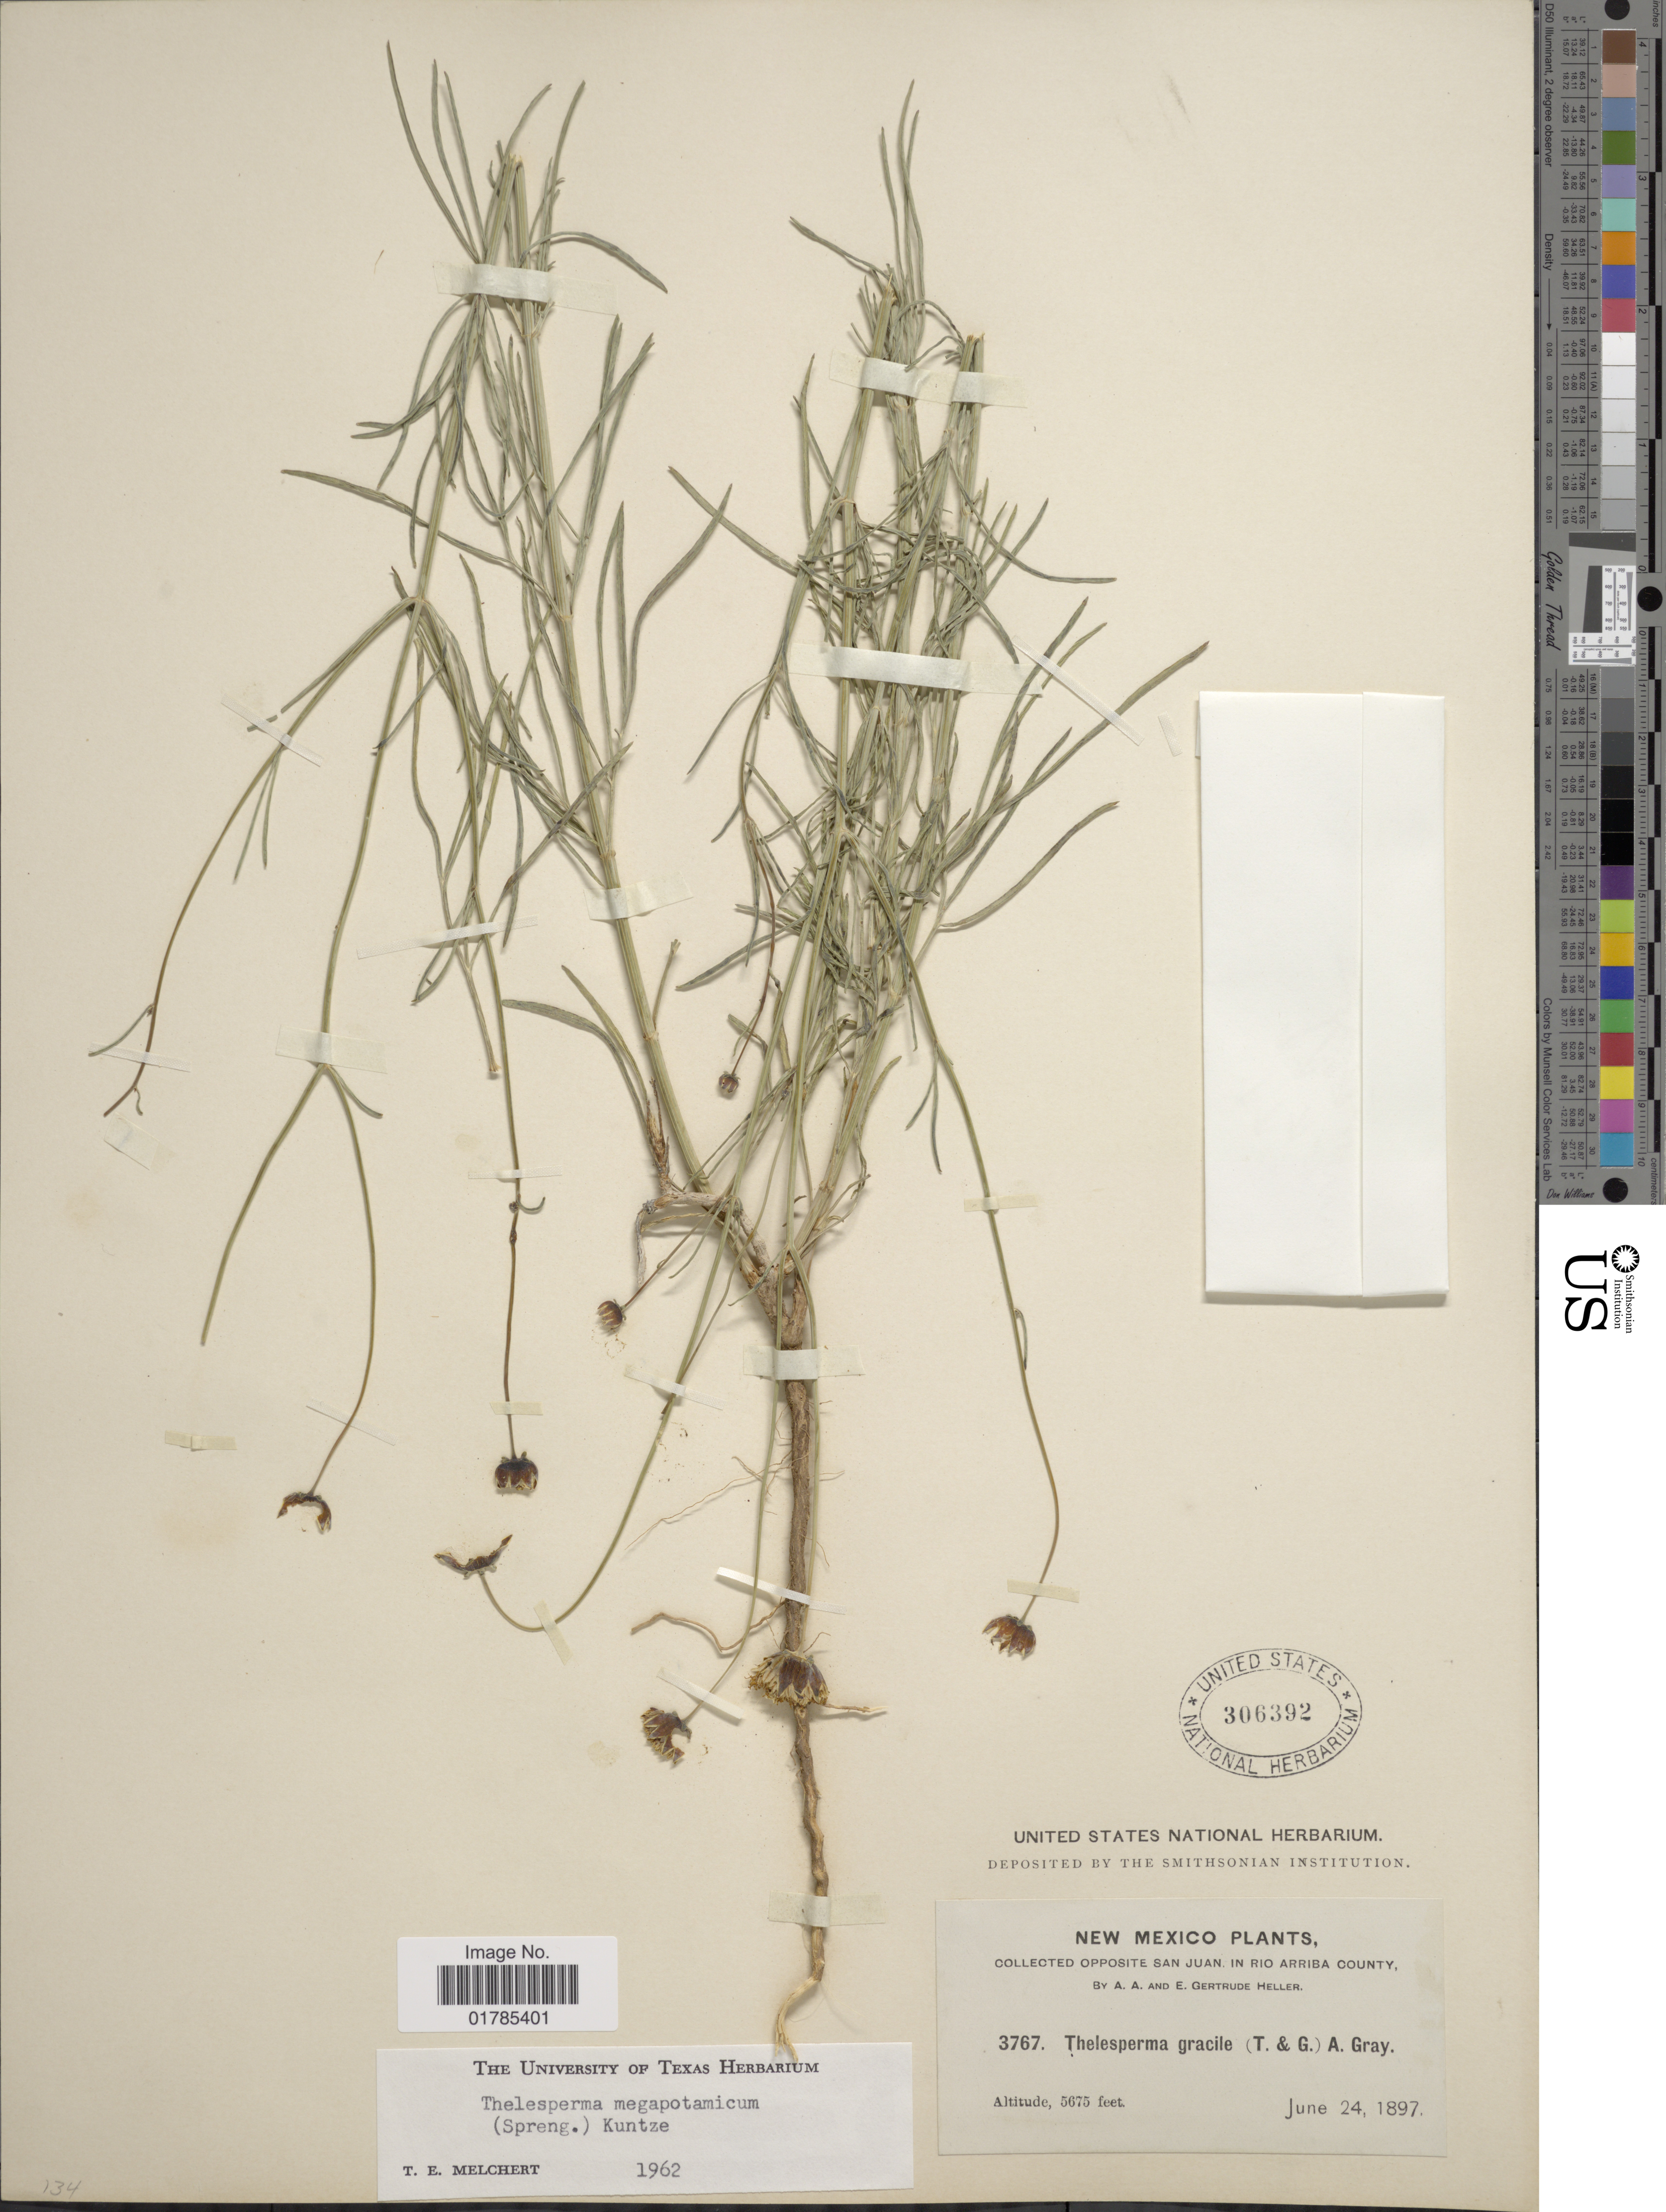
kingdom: Plantae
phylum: Tracheophyta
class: Magnoliopsida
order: Asterales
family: Asteraceae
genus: Thelesperma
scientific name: Thelesperma megapotamicum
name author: (Spreng.) Herter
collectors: A. A. Heller & E. G. Heller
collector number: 3767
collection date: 1897-06-24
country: United States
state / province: New Mexico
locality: Opposite San Juan in RIo Arriba County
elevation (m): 1730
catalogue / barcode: US 306392